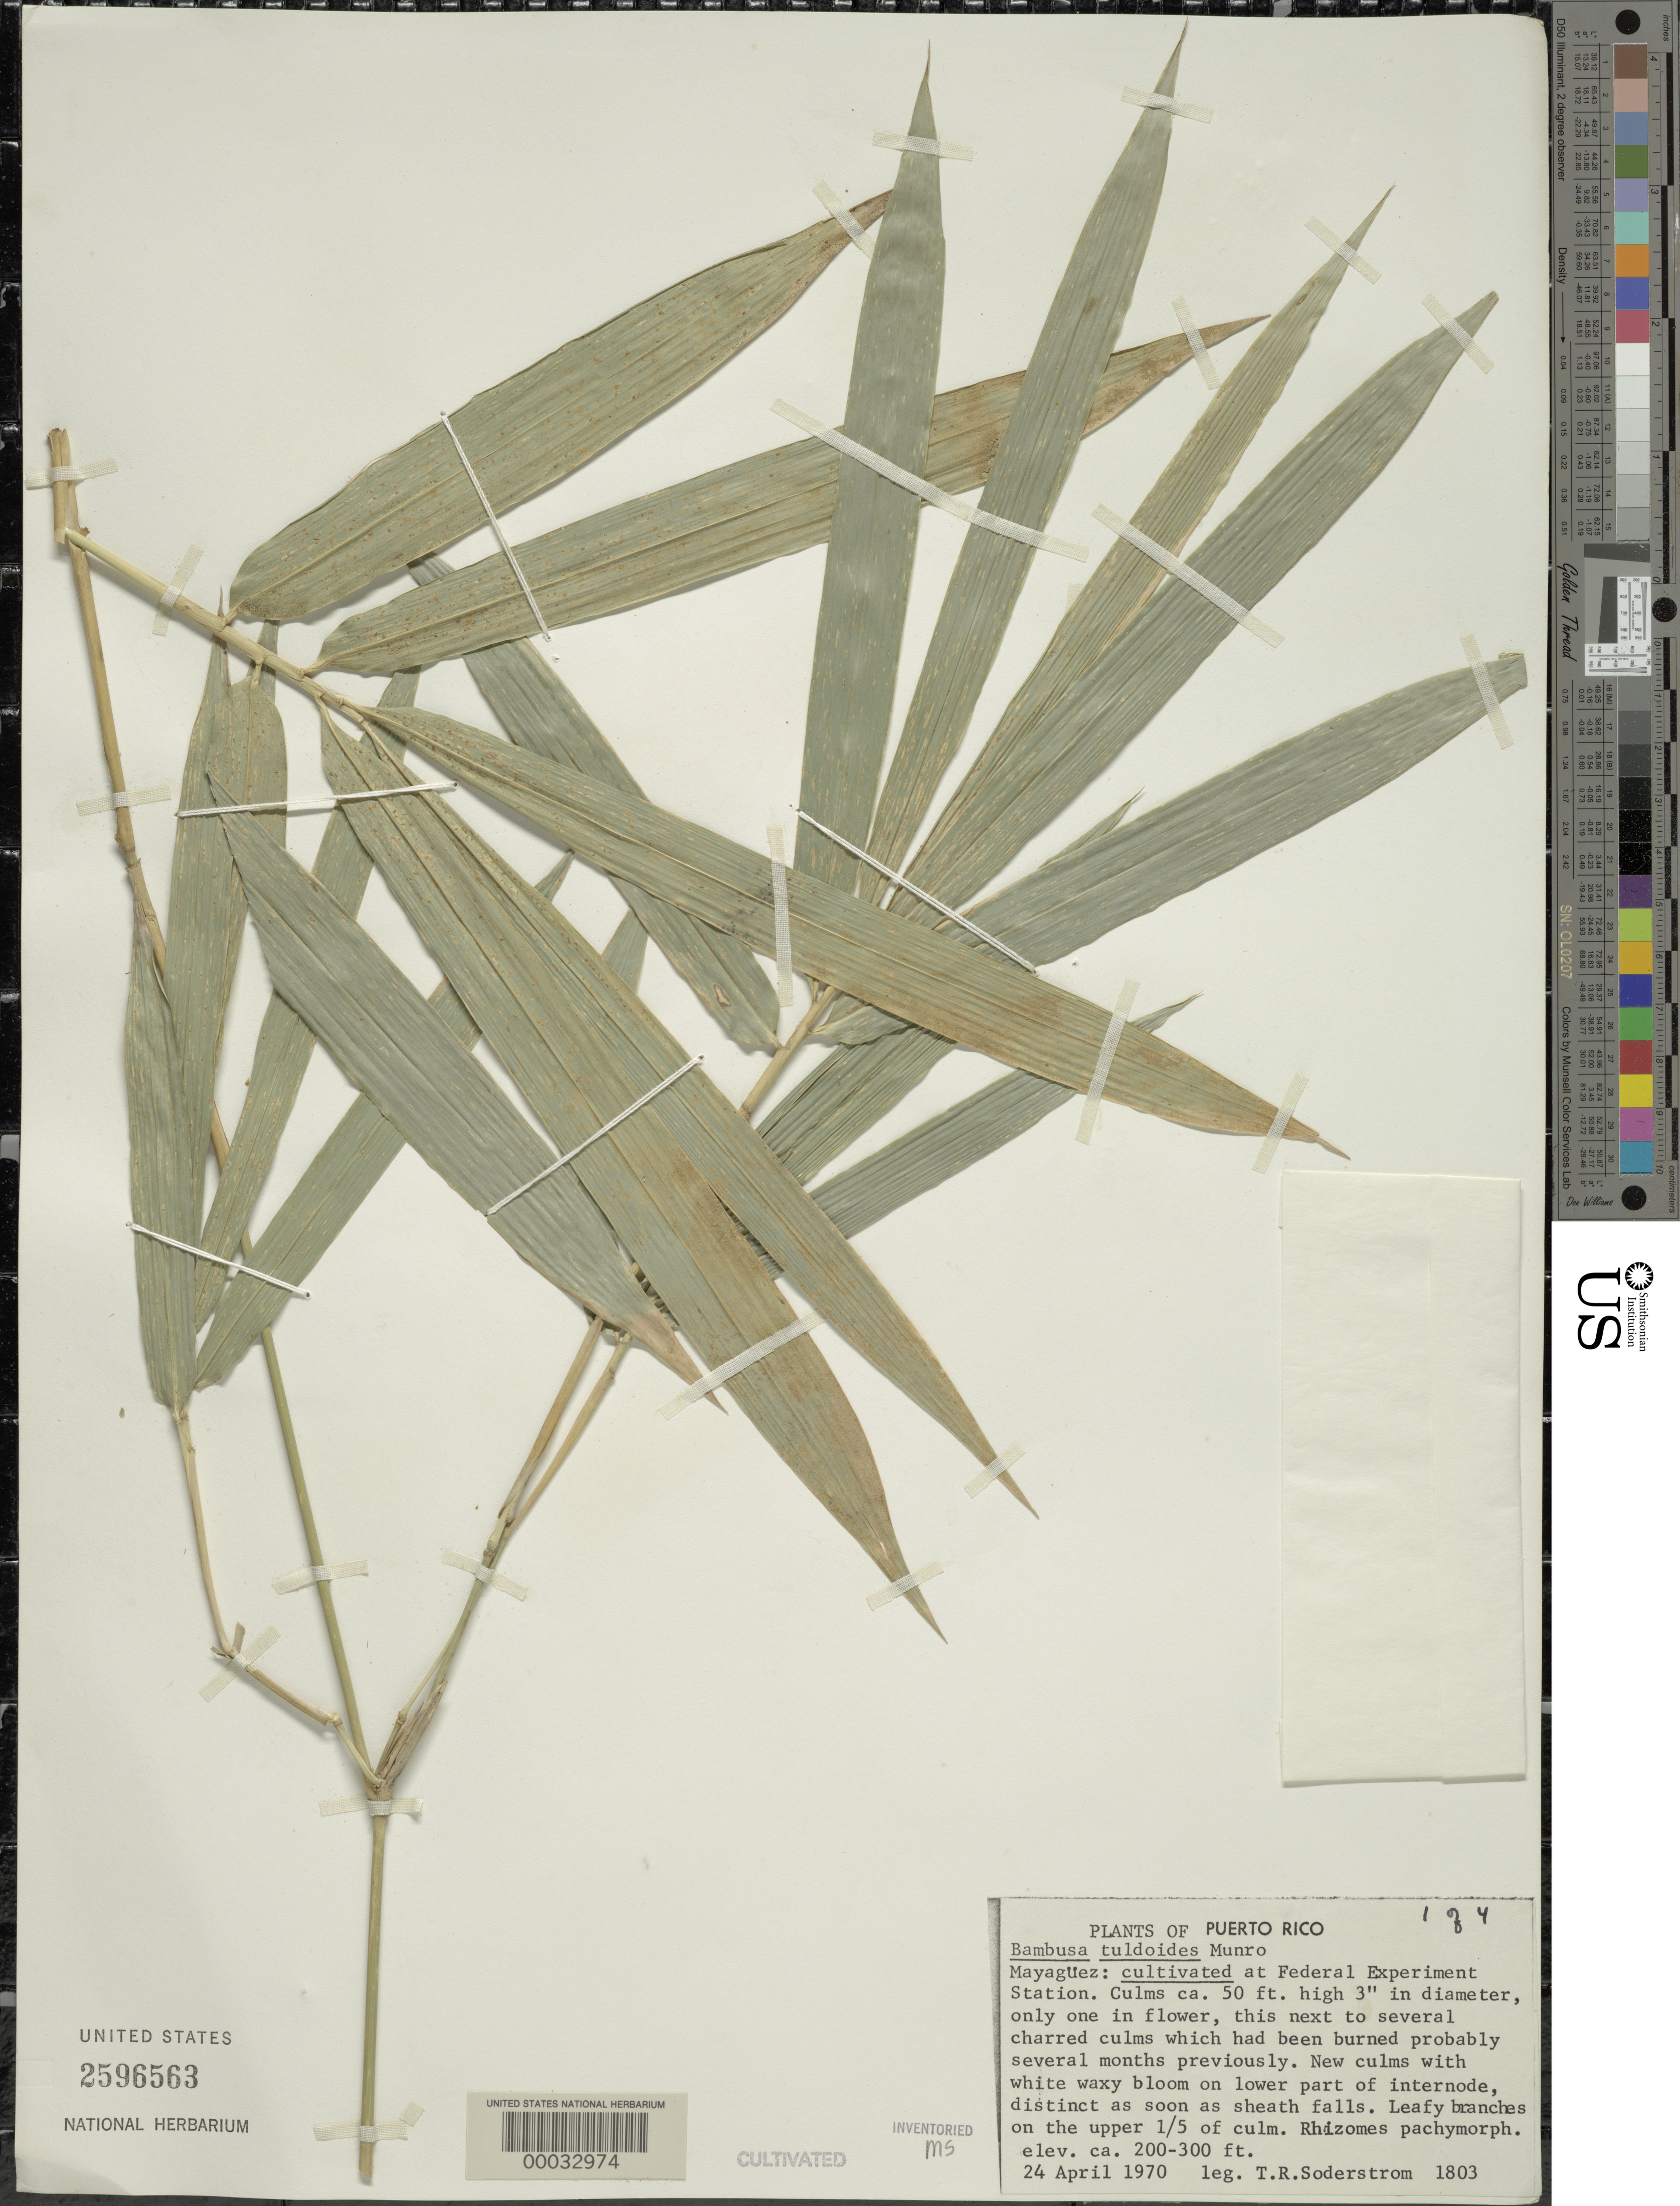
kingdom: Plantae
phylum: Tracheophyta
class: Liliopsida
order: Poales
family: Poaceae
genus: Bambusa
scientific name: Bambusa tuldoides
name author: Munro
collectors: T. R. Soderstrom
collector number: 1803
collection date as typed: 24 Apr 1970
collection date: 1970-04-24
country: Puerto Rico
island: Greater Antilles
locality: Federal experimental station-mayaguez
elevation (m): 61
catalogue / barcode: US 2596563